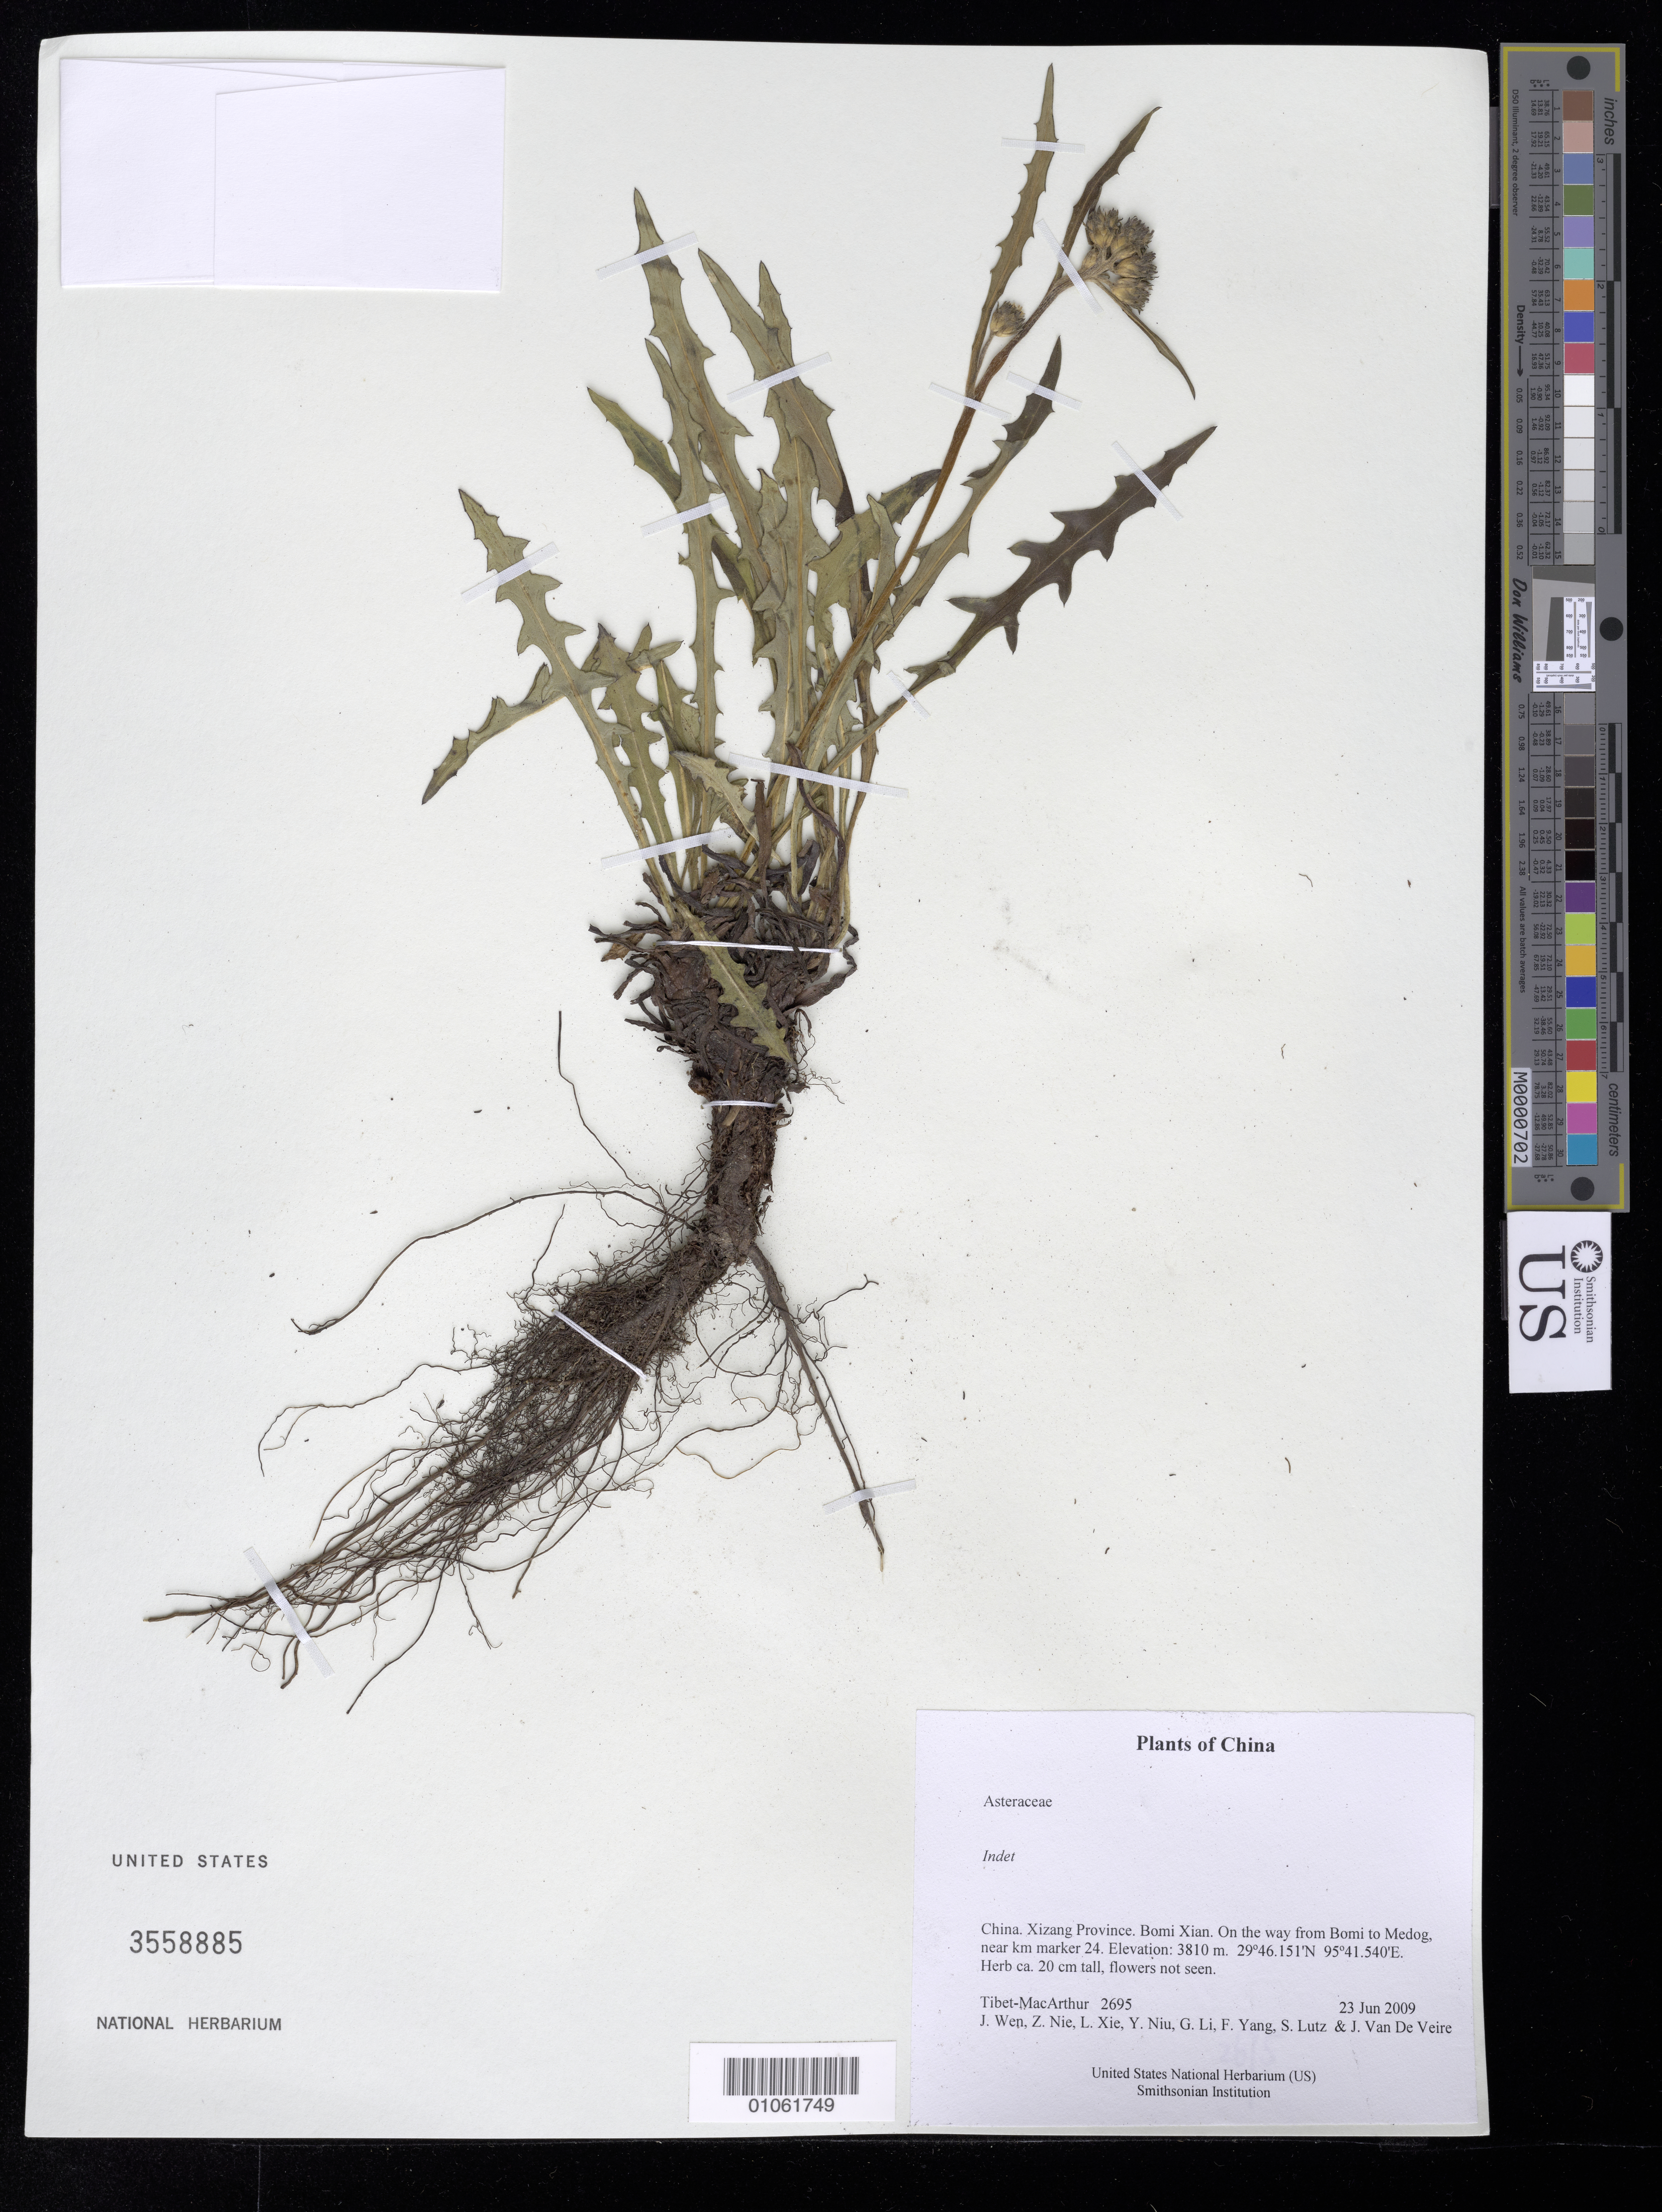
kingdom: Plantae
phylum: Tracheophyta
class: Magnoliopsida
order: Asterales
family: Asteraceae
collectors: Tibet-MacArthur, J. Wen, Z. Nie, L. Xie, Y. Niu, G. Li, F. Yang, S. Lutz & J. Van De Veire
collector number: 2695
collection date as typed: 23 Jun 2009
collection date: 2009-06-23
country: China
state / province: Xizang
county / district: Bomi Xian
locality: On the way from Bomi to Medog, near km marker 24.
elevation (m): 3810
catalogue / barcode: US 3558885